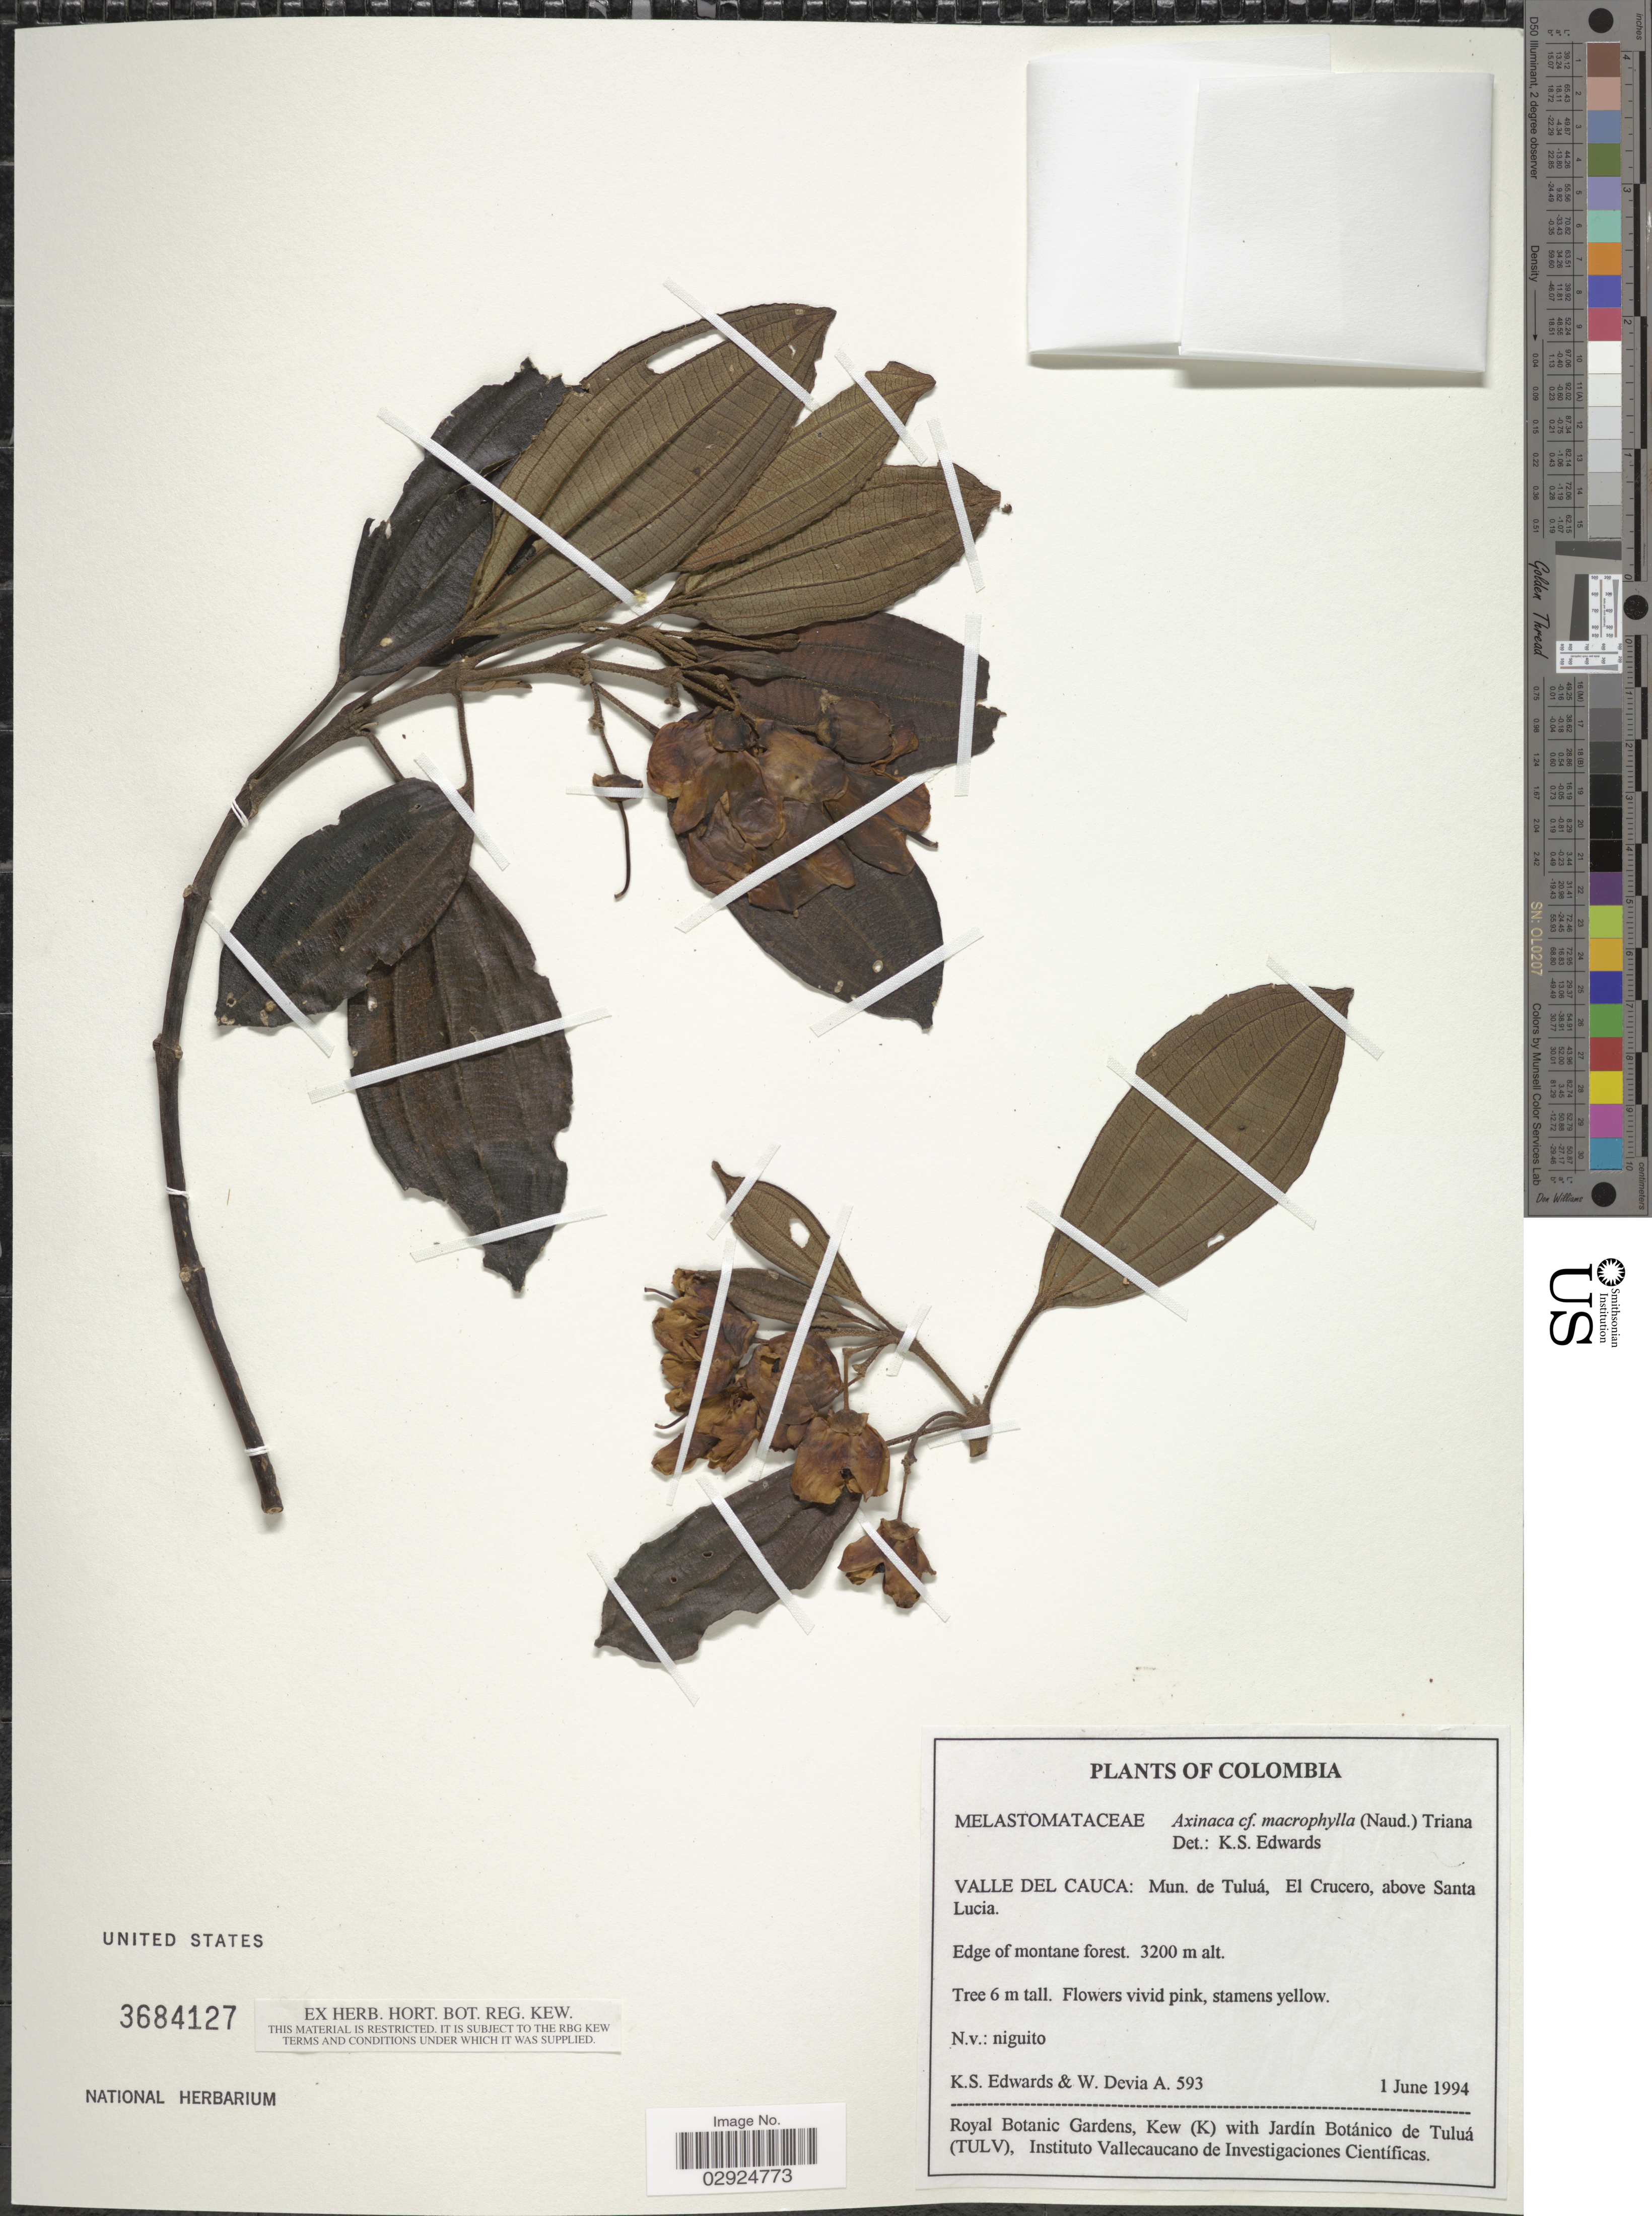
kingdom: Plantae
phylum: Tracheophyta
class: Magnoliopsida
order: Myrtales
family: Melastomataceae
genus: Axinaea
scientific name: Axinaea macrophylla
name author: (Naudin) Triana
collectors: K. S. Edwards & W. Devia A.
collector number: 593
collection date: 1994-06-01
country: Colombia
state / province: Valle del Cauca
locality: Valle del Cauca: Mun. de Tuluá, El Crucero, above Santa Lucia.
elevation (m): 3200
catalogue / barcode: US 3684127